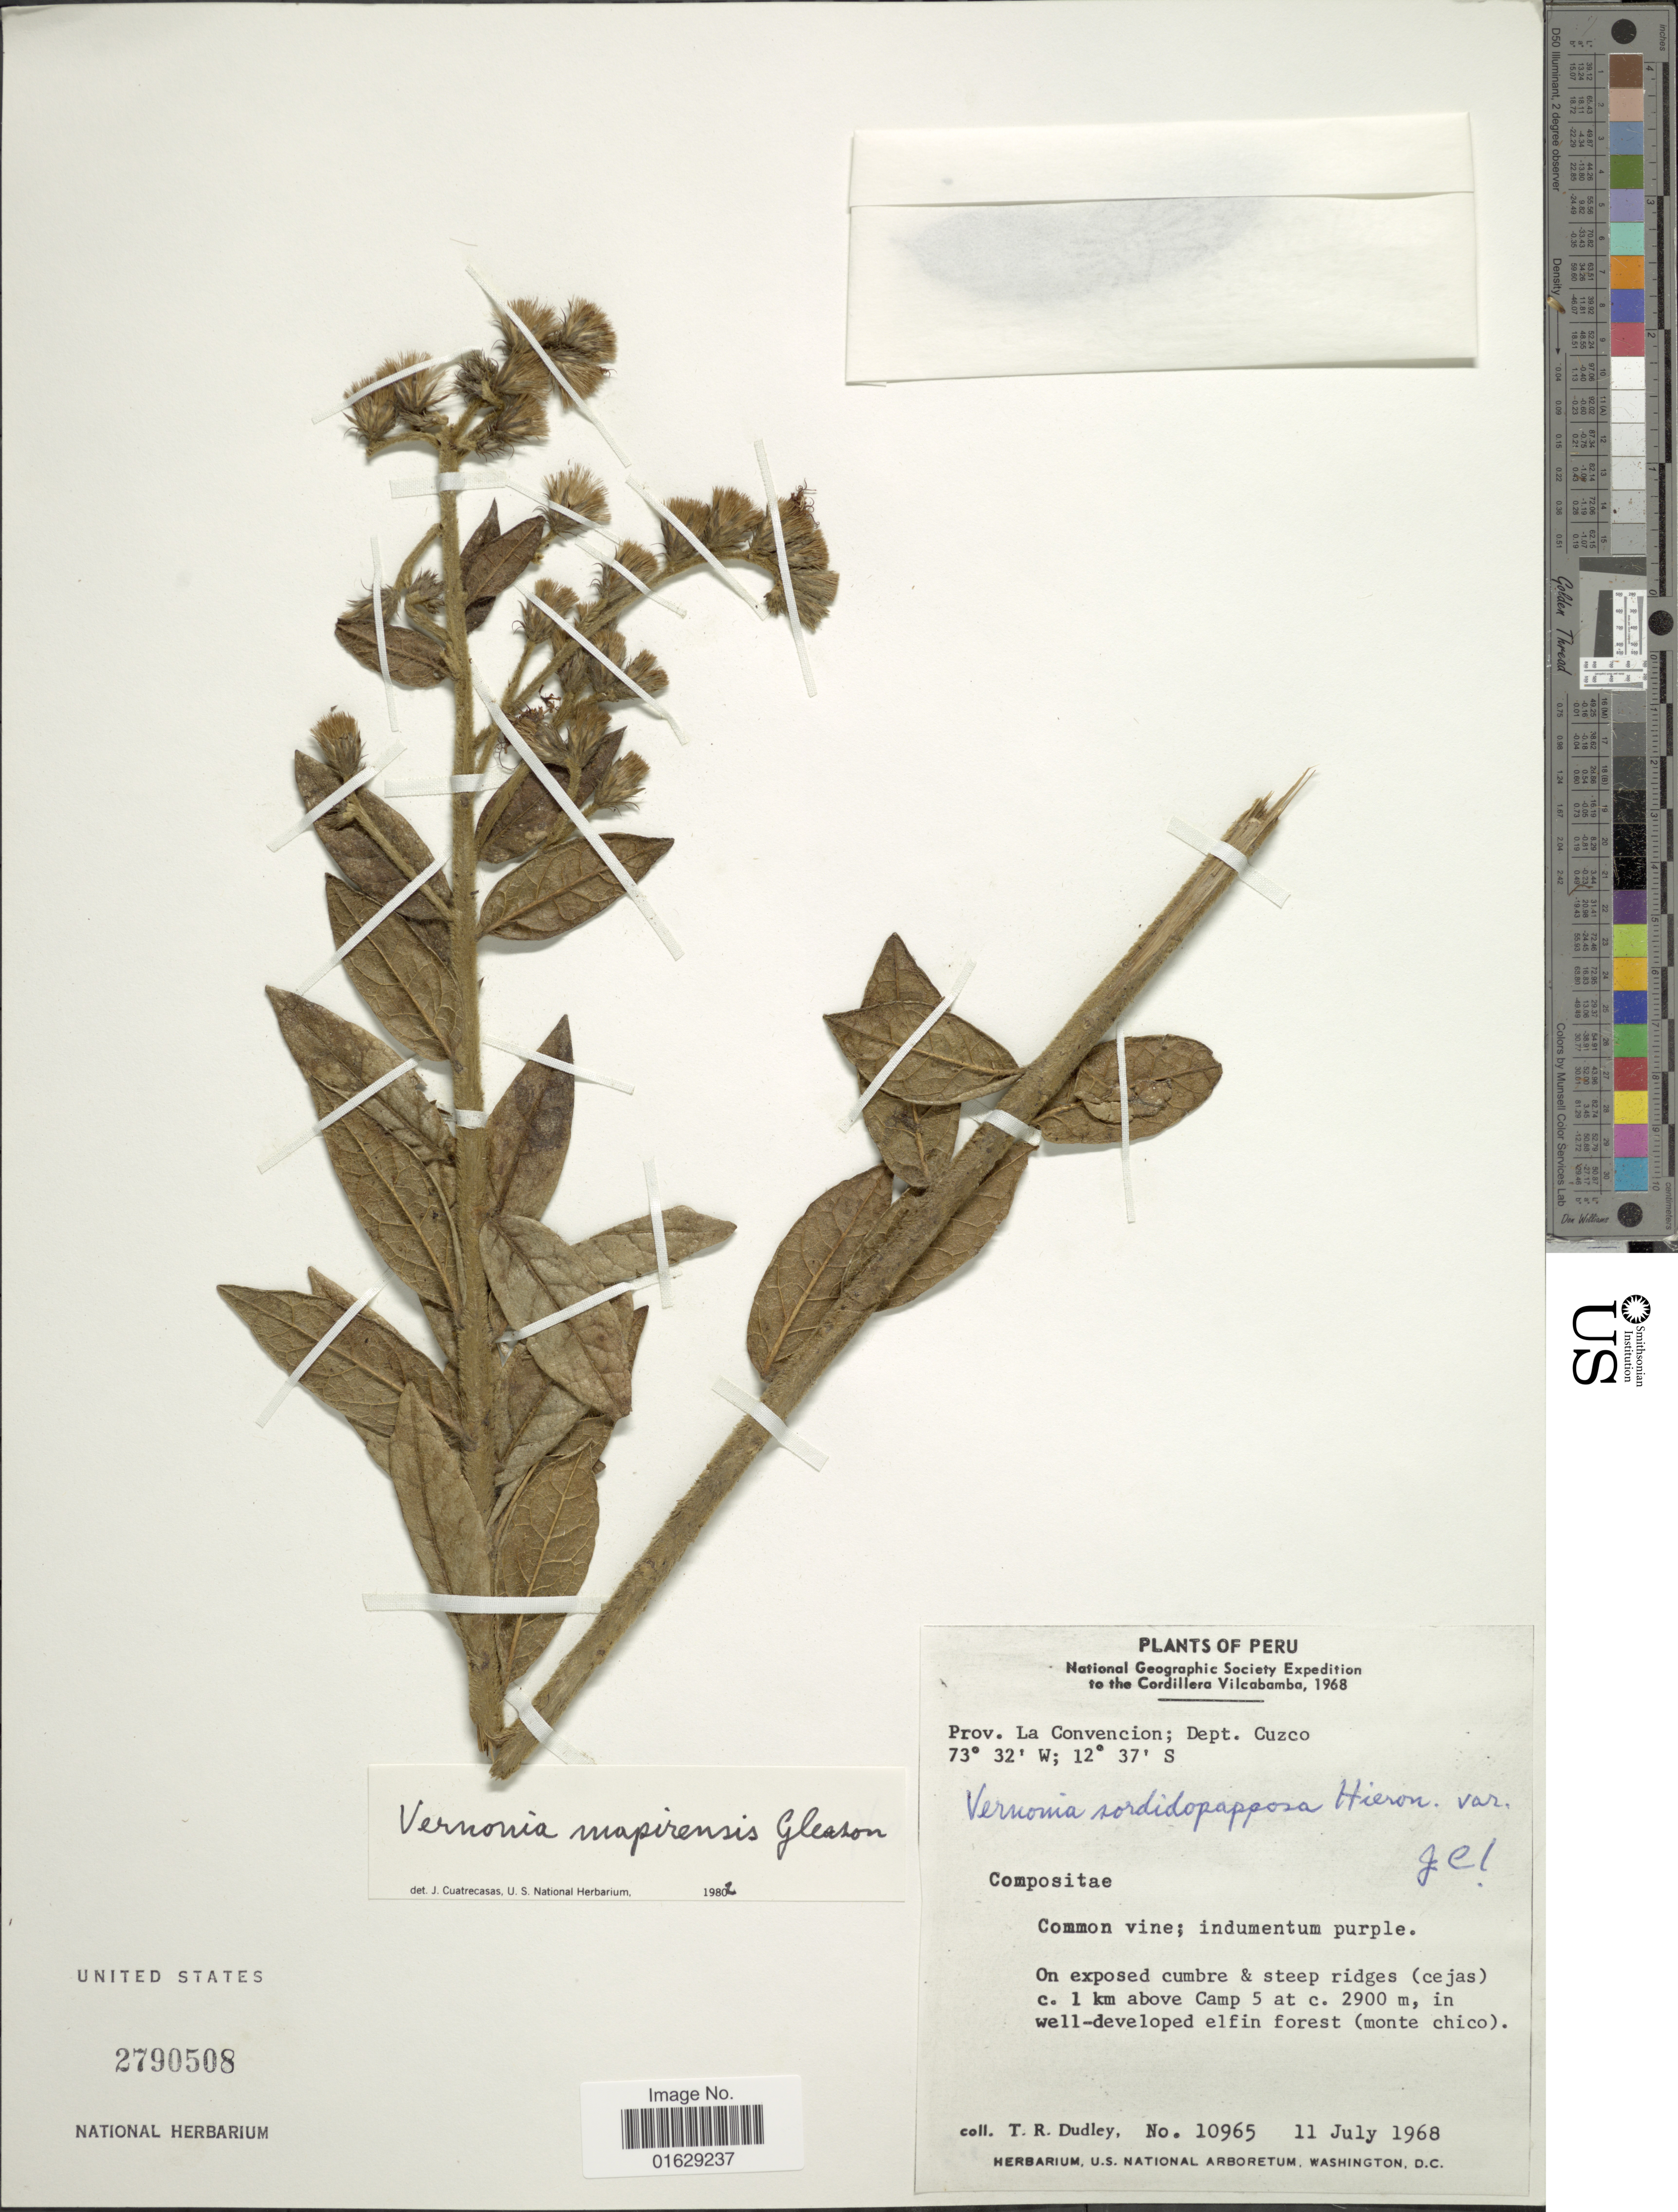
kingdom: Plantae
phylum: Tracheophyta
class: Magnoliopsida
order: Asterales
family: Asteraceae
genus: Lepidaploa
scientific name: Lepidaploa sordidopapposa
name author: (Hieron.) H. Rob.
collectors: T. R. Dudley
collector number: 10965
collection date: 1968-07-11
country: Peru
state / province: Cusco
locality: Prov. La Convencion, Dept. Cuzco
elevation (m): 2900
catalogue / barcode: US 2790508